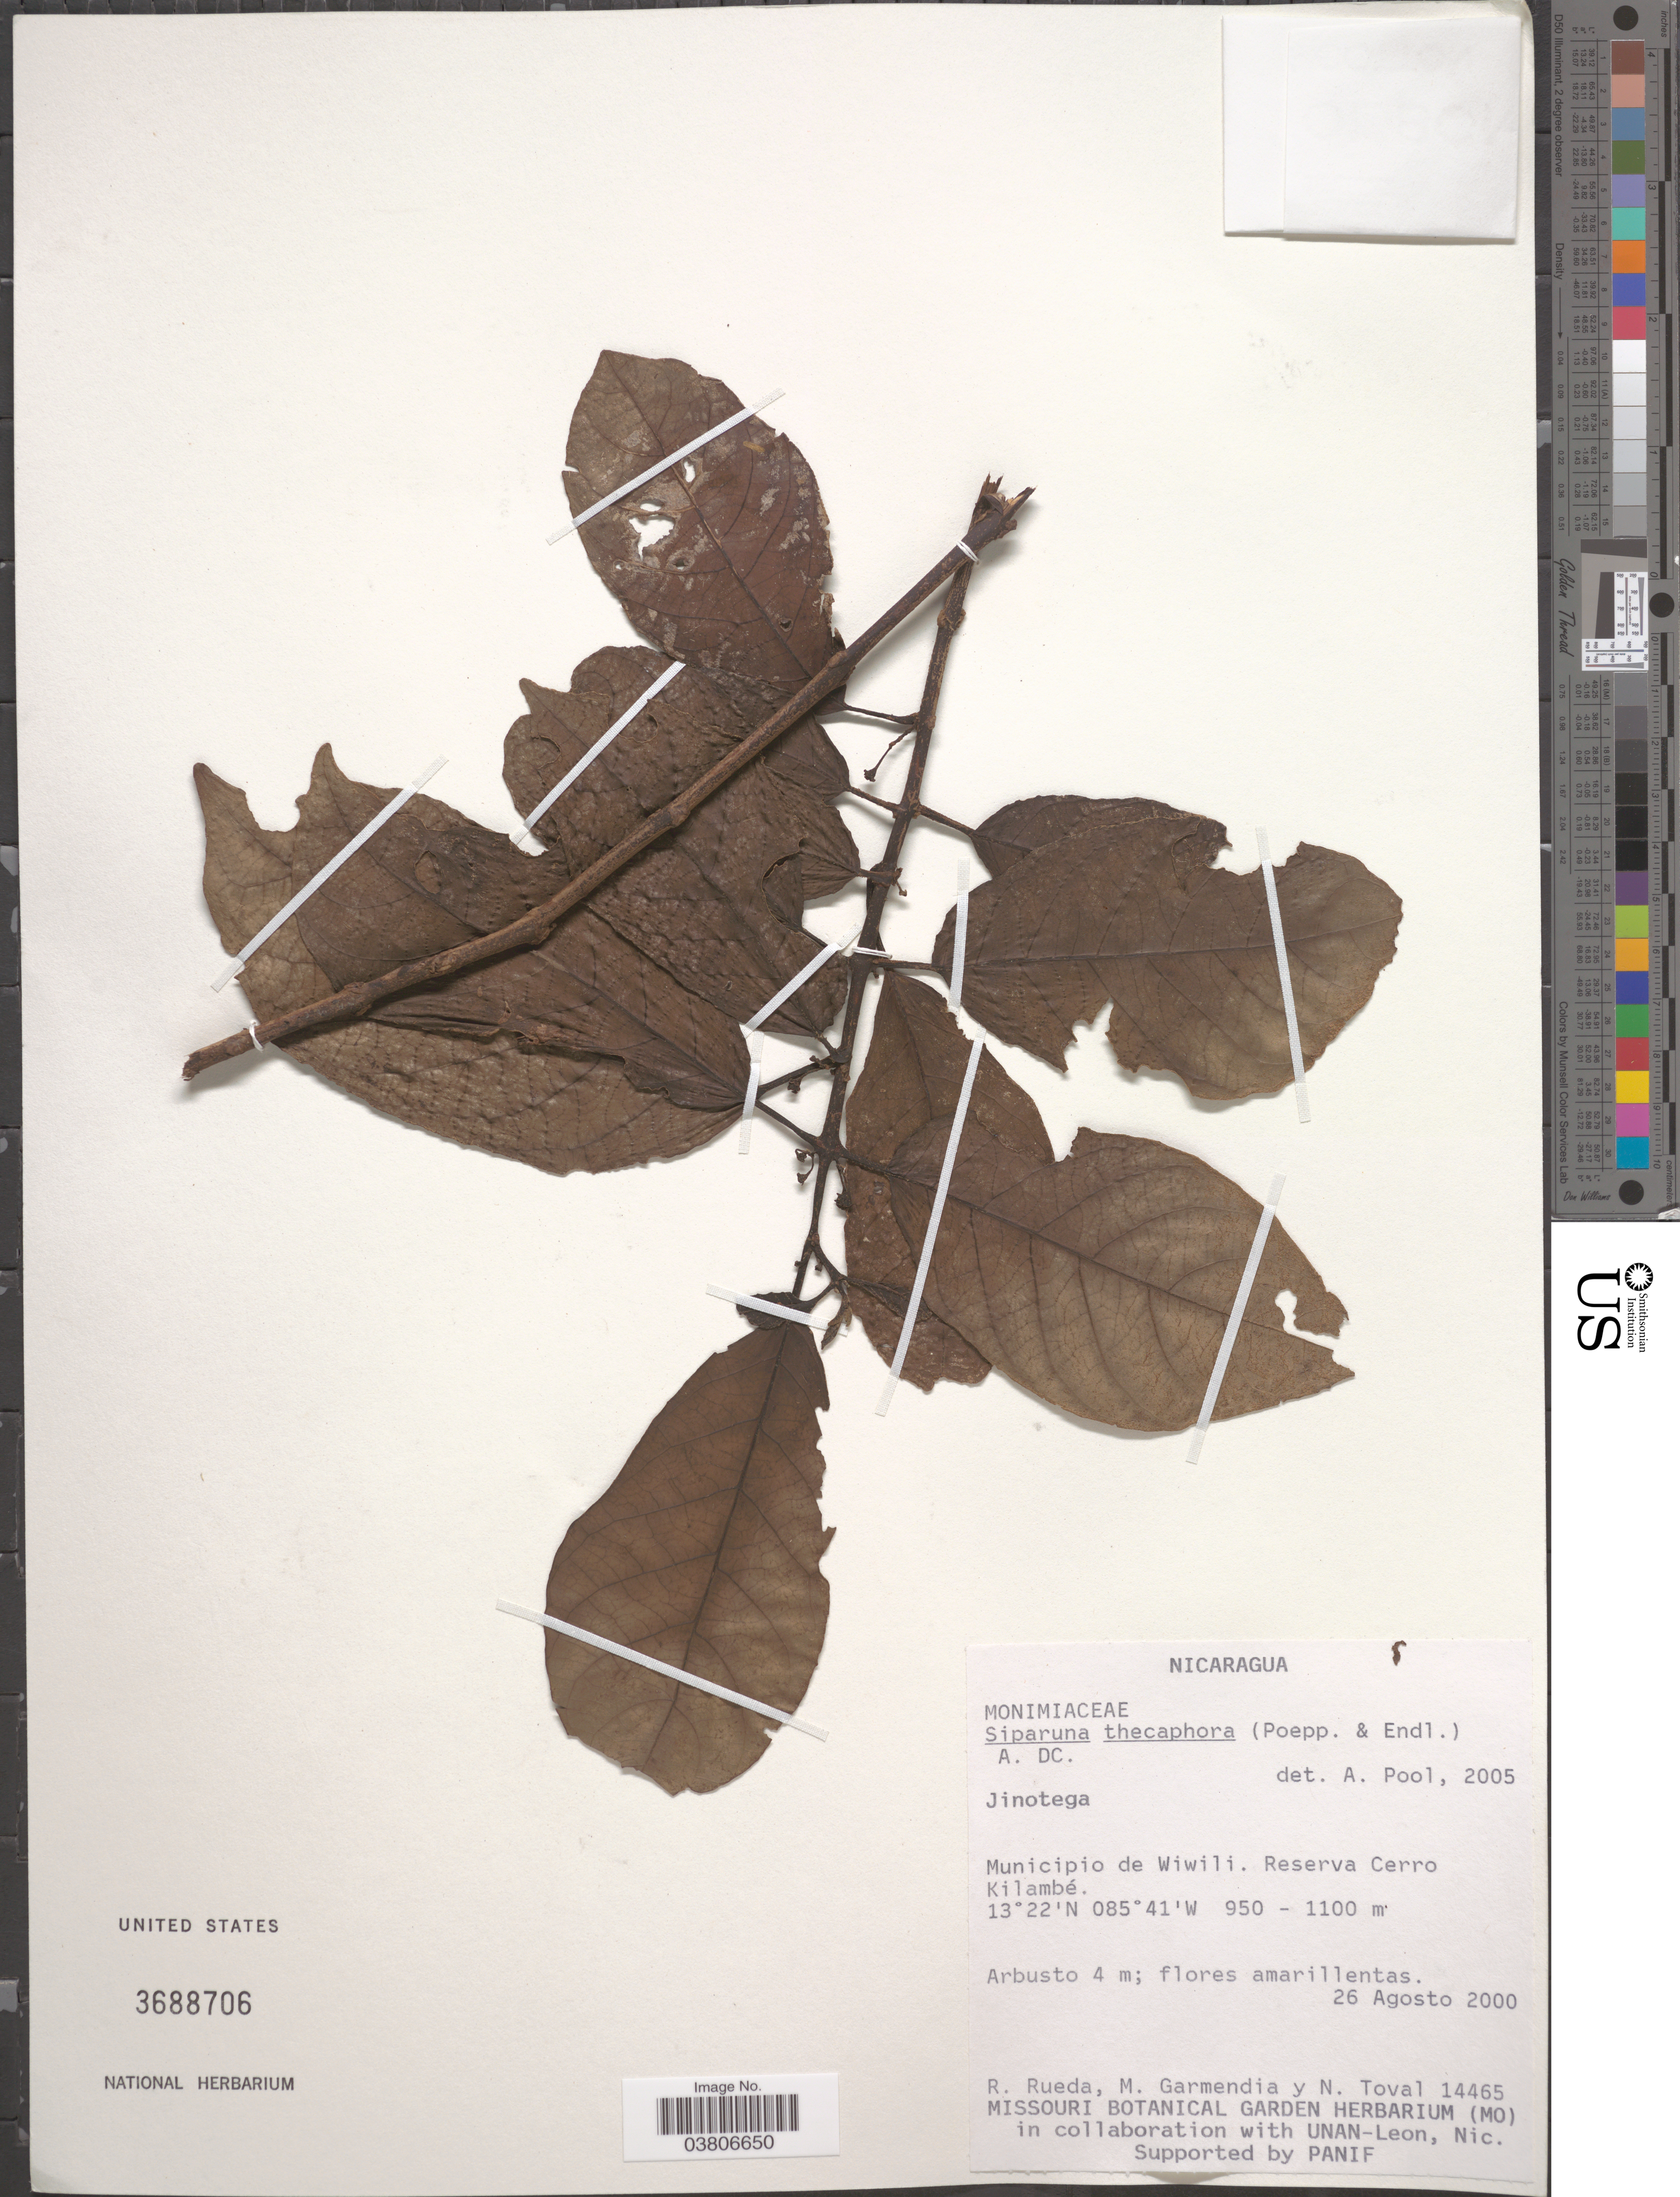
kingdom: Plantae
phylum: Tracheophyta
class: Magnoliopsida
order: Laurales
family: Siparunaceae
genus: Siparuna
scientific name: Siparuna thecaphora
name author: (Poepp. & Endl.) A. DC.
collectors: R. Rueda, M. Garmendia & N. Toval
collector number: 14465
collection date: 2000-08-26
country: Nicaragua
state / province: Jinotega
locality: Municipio de Wiwili. Reserva Cerro Kilambé.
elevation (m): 1100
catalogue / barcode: US 3688706